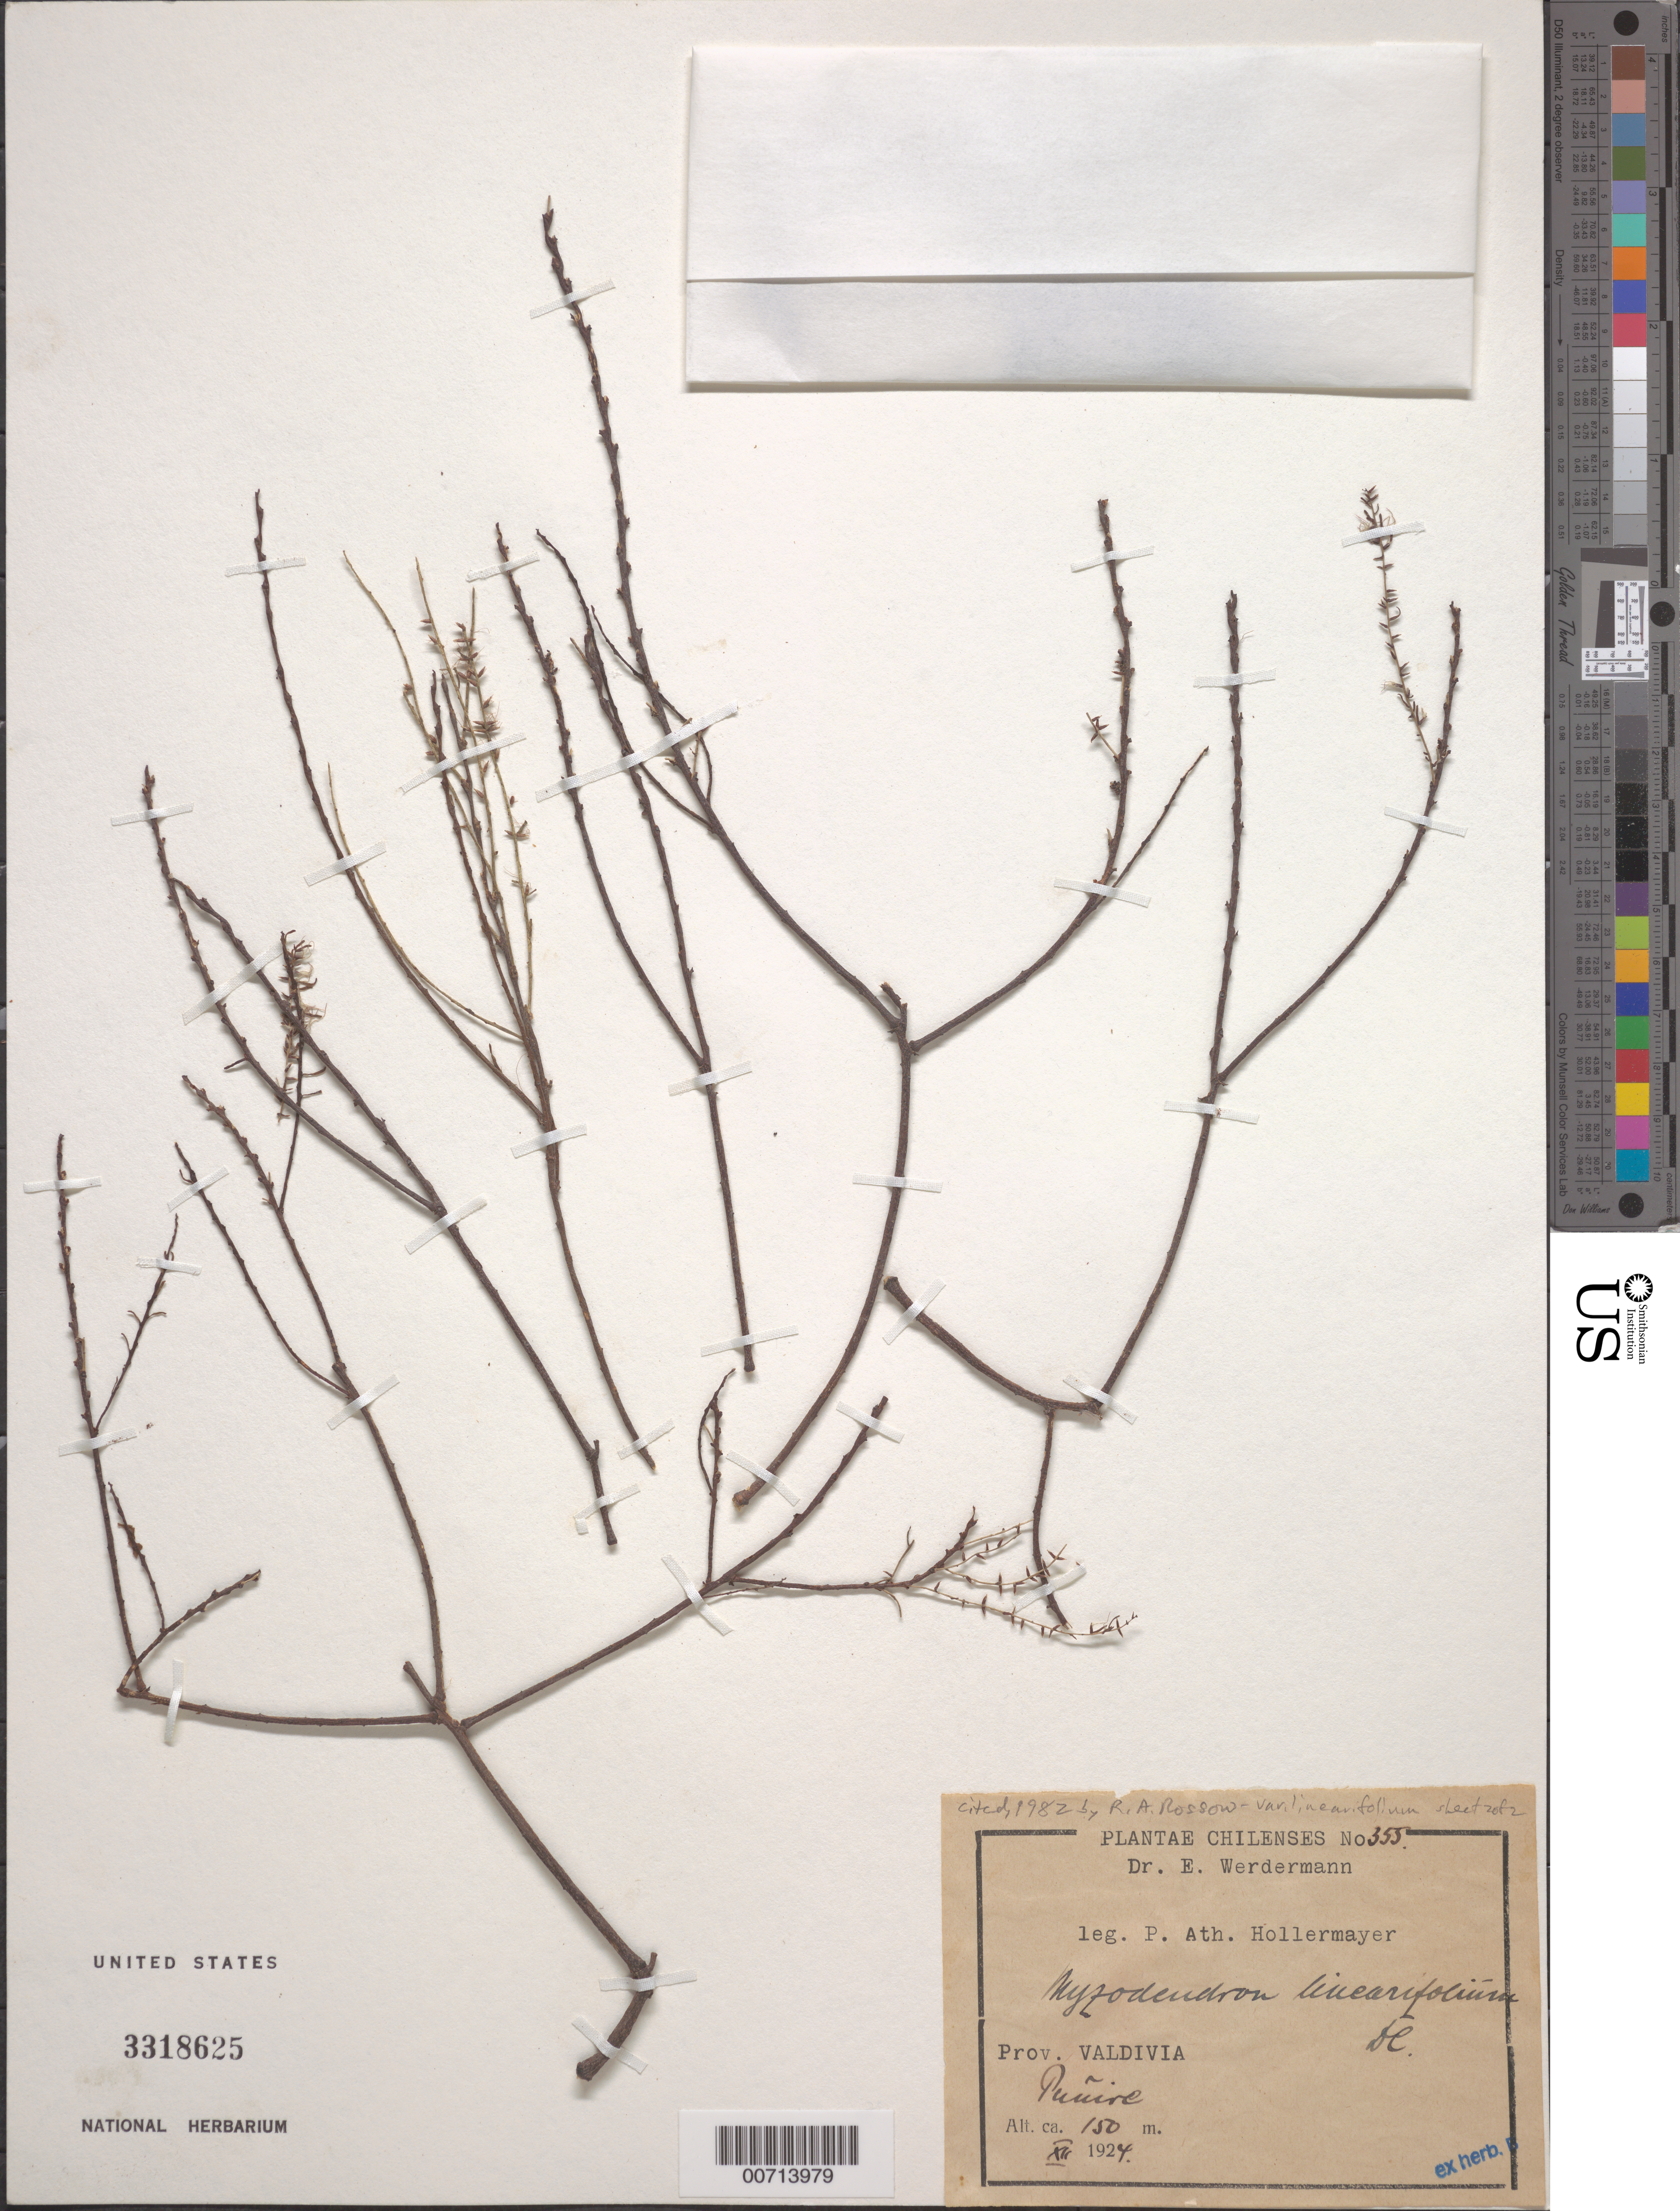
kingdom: Plantae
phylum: Tracheophyta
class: Magnoliopsida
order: Santalales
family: Misodendraceae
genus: Misodendrum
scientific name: Misodendrum linearifolium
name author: DC.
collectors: E. Werdermann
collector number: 355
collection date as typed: Dec 1924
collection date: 1924-12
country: Chile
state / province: Los Lagos (X)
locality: Punire, Valdivia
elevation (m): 150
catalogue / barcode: US 3318625